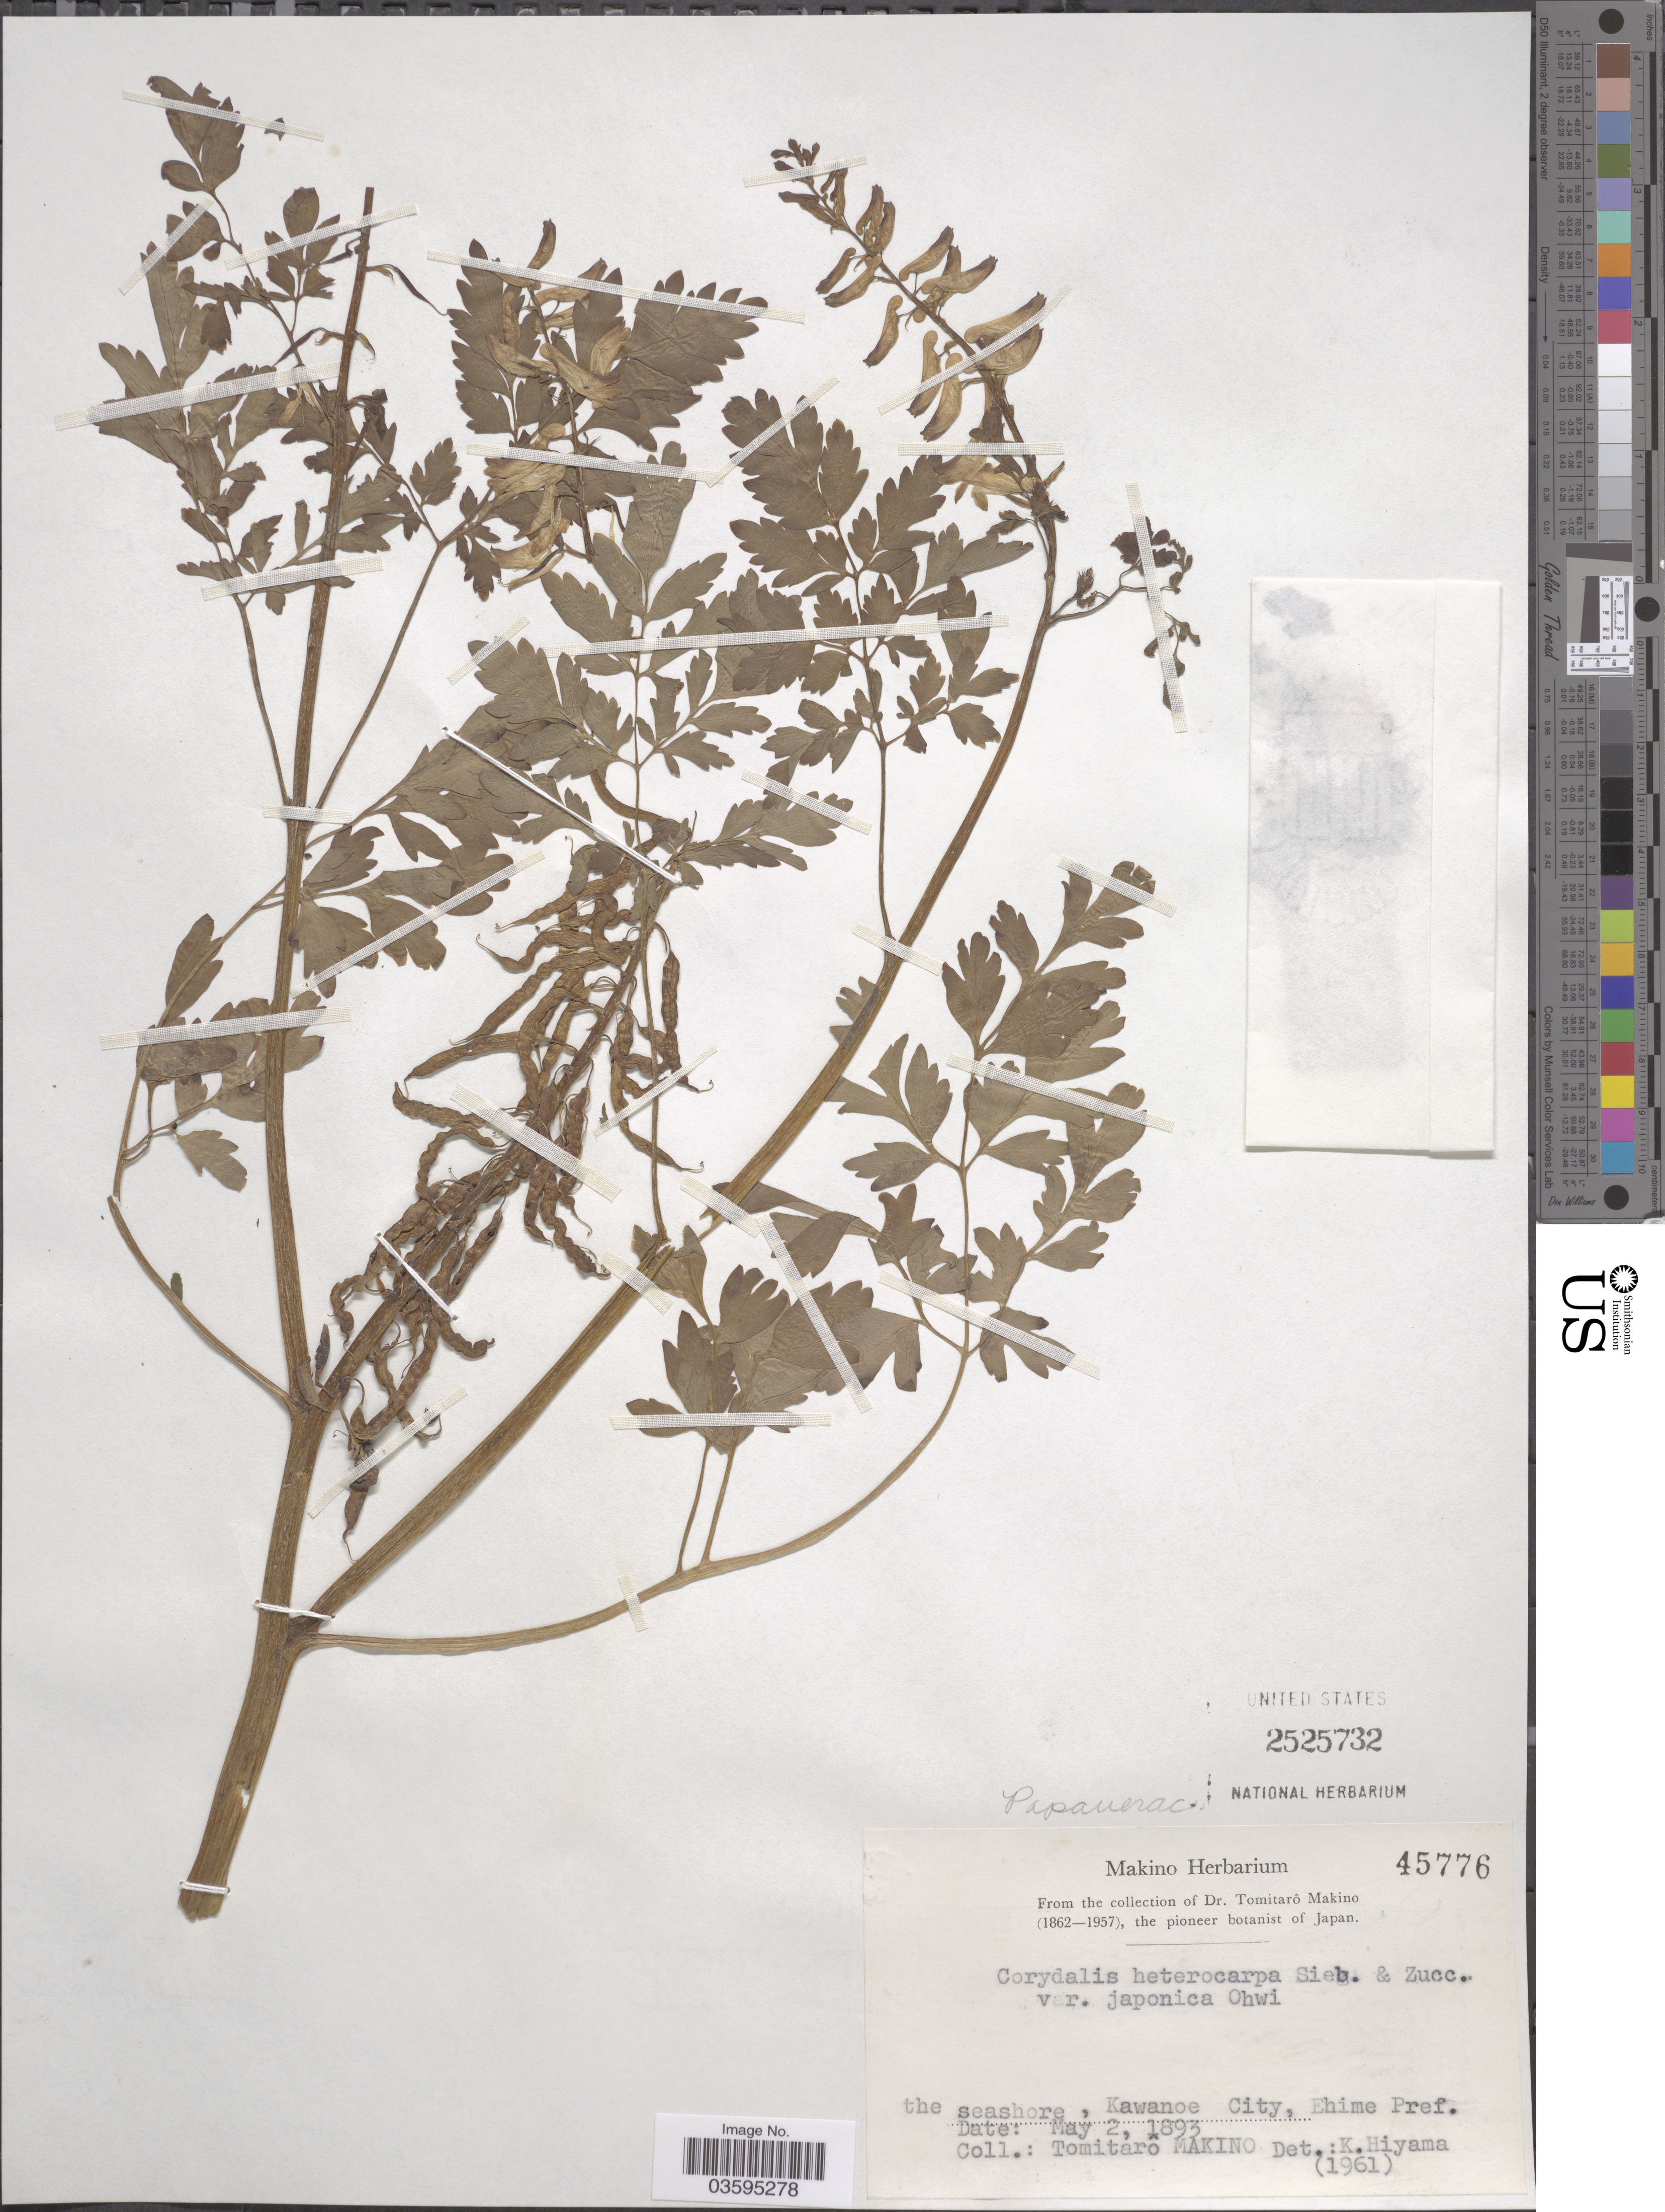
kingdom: Plantae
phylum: Tracheophyta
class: Magnoliopsida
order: Ranunculales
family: Papaveraceae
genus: Corydalis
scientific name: Corydalis heterocarpa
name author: Siebold & Zucc.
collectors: T. Makino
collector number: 45776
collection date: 1893-05-02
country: Japan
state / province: Ehime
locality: The seashore, Kwanoe City, Ehime Pref.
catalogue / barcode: US 2525732